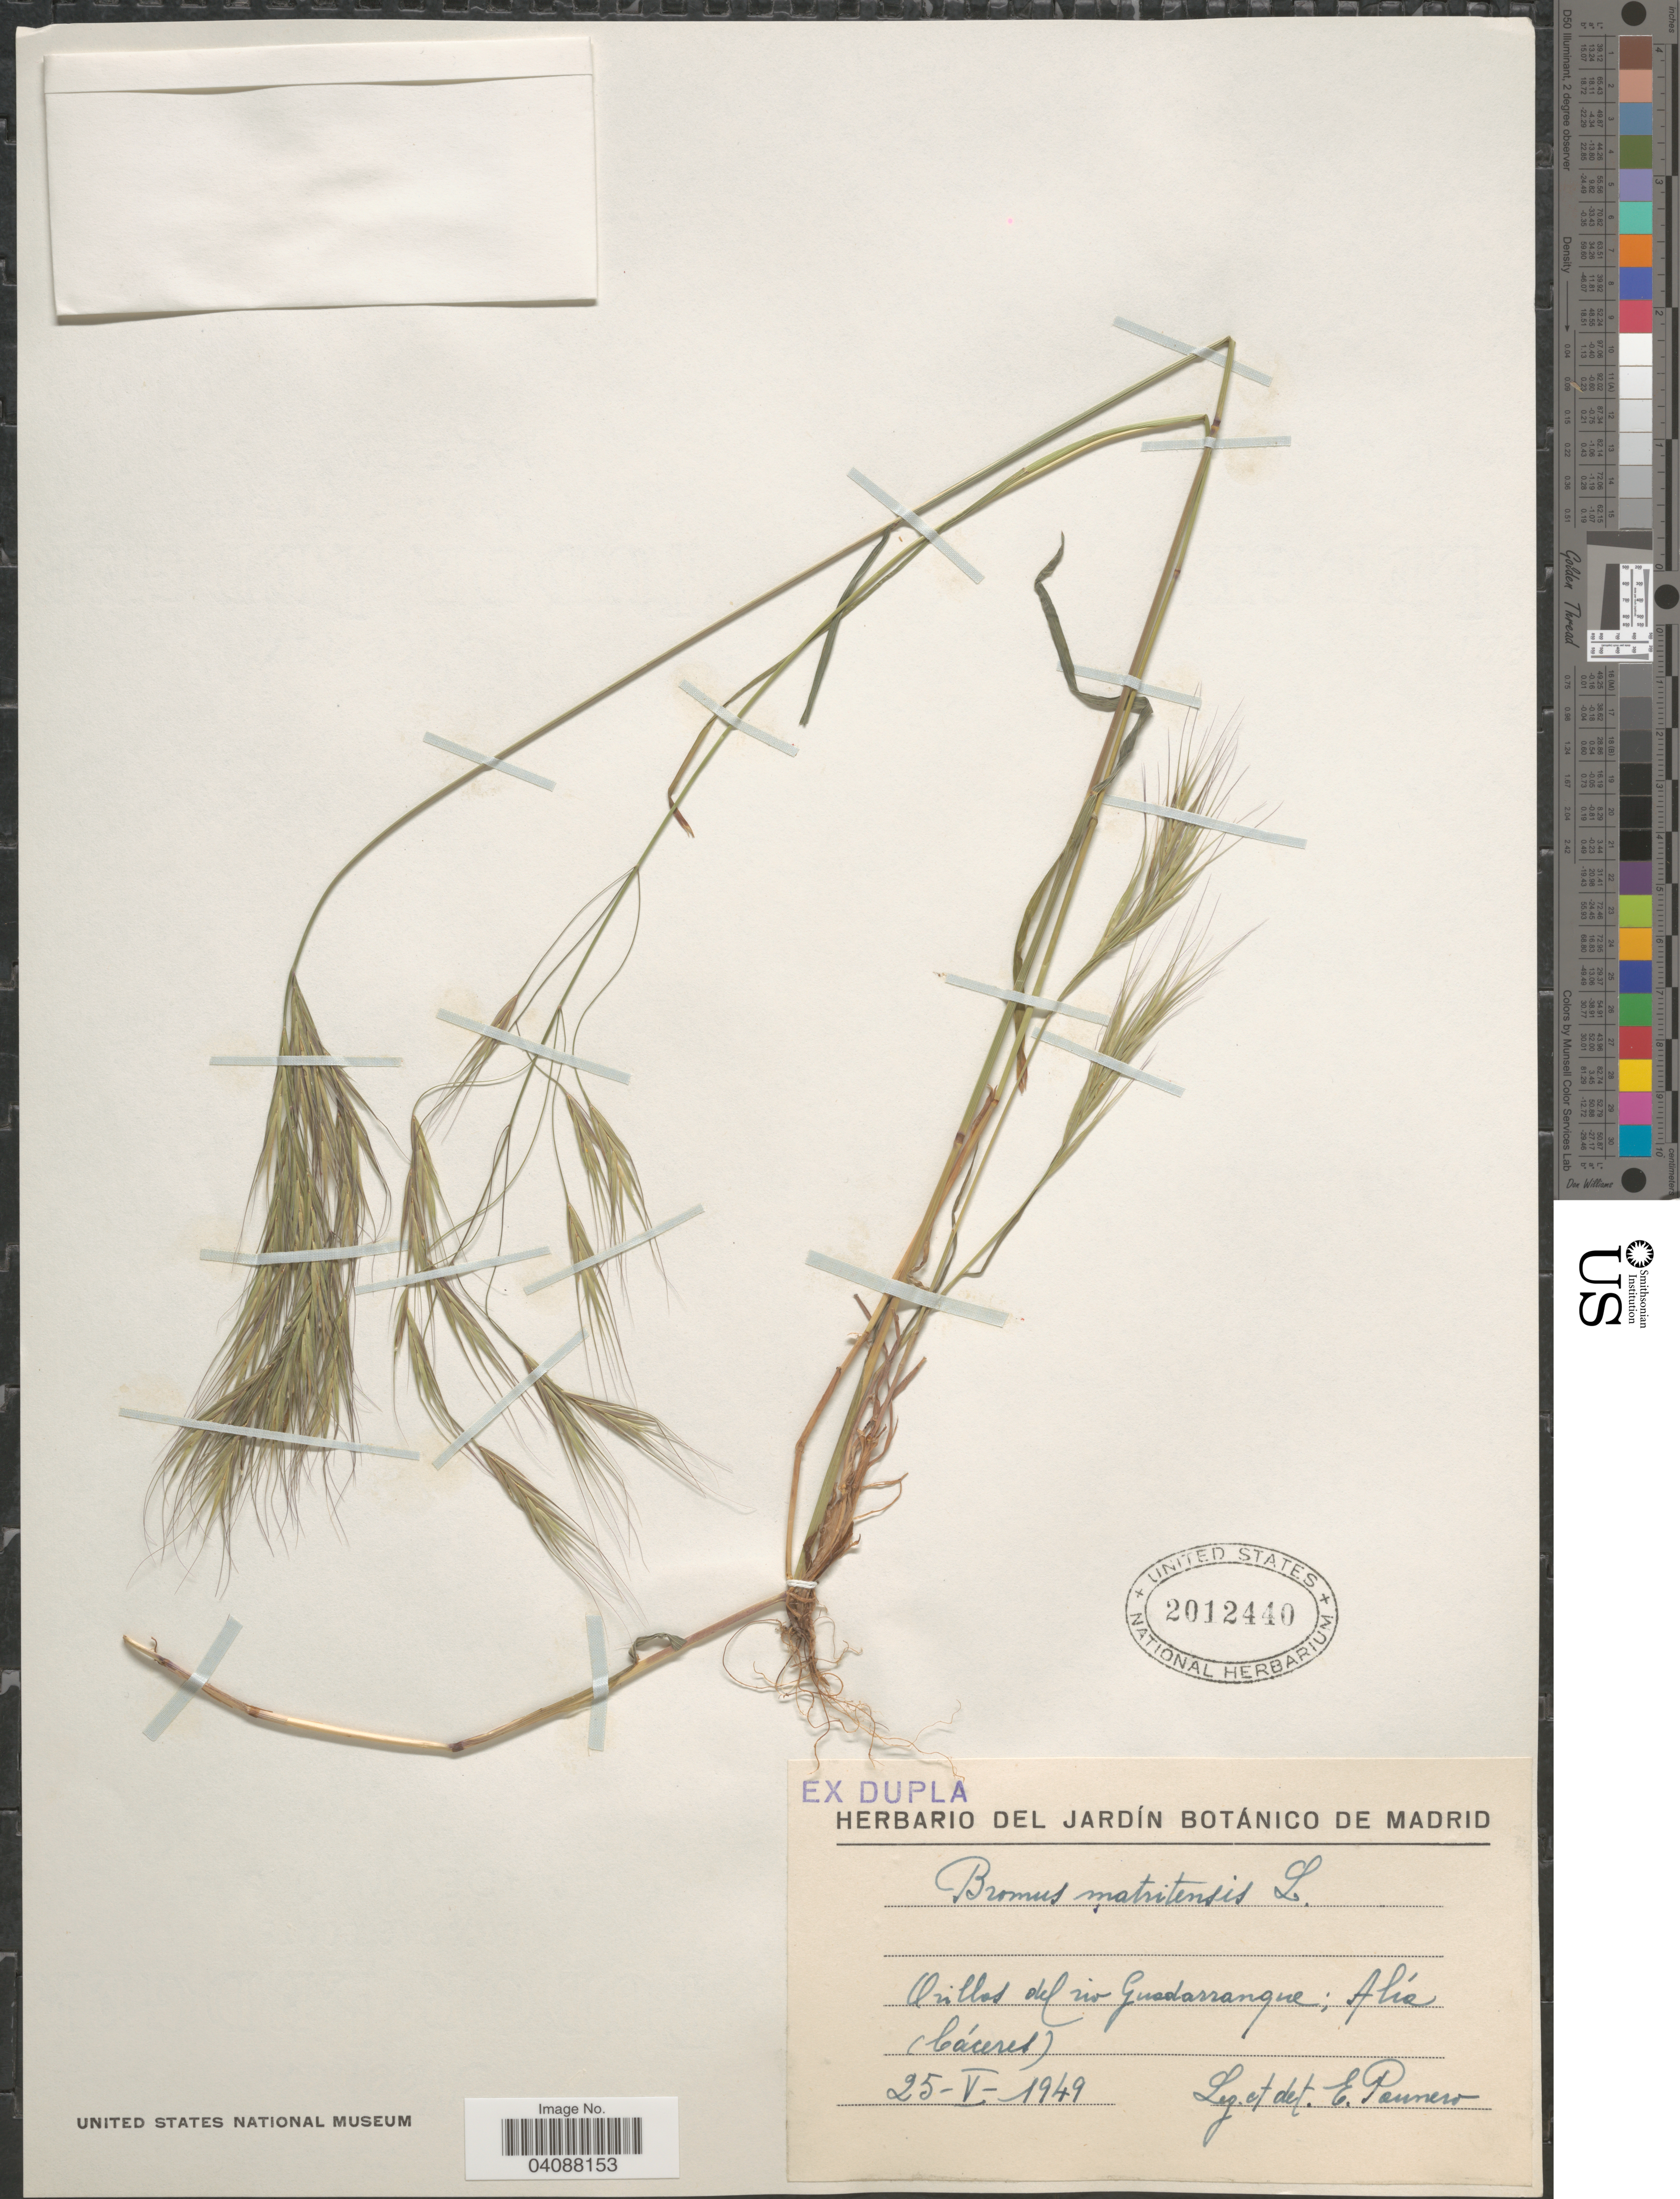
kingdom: Plantae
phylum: Tracheophyta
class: Liliopsida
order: Poales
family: Poaceae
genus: Bromus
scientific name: Bromus madritensis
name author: L.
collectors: E. Pannero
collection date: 1949-05-25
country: Spain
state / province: Madrid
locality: Orillas del rio Guadarranque; Alís (Cáceres).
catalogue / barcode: US 2012440